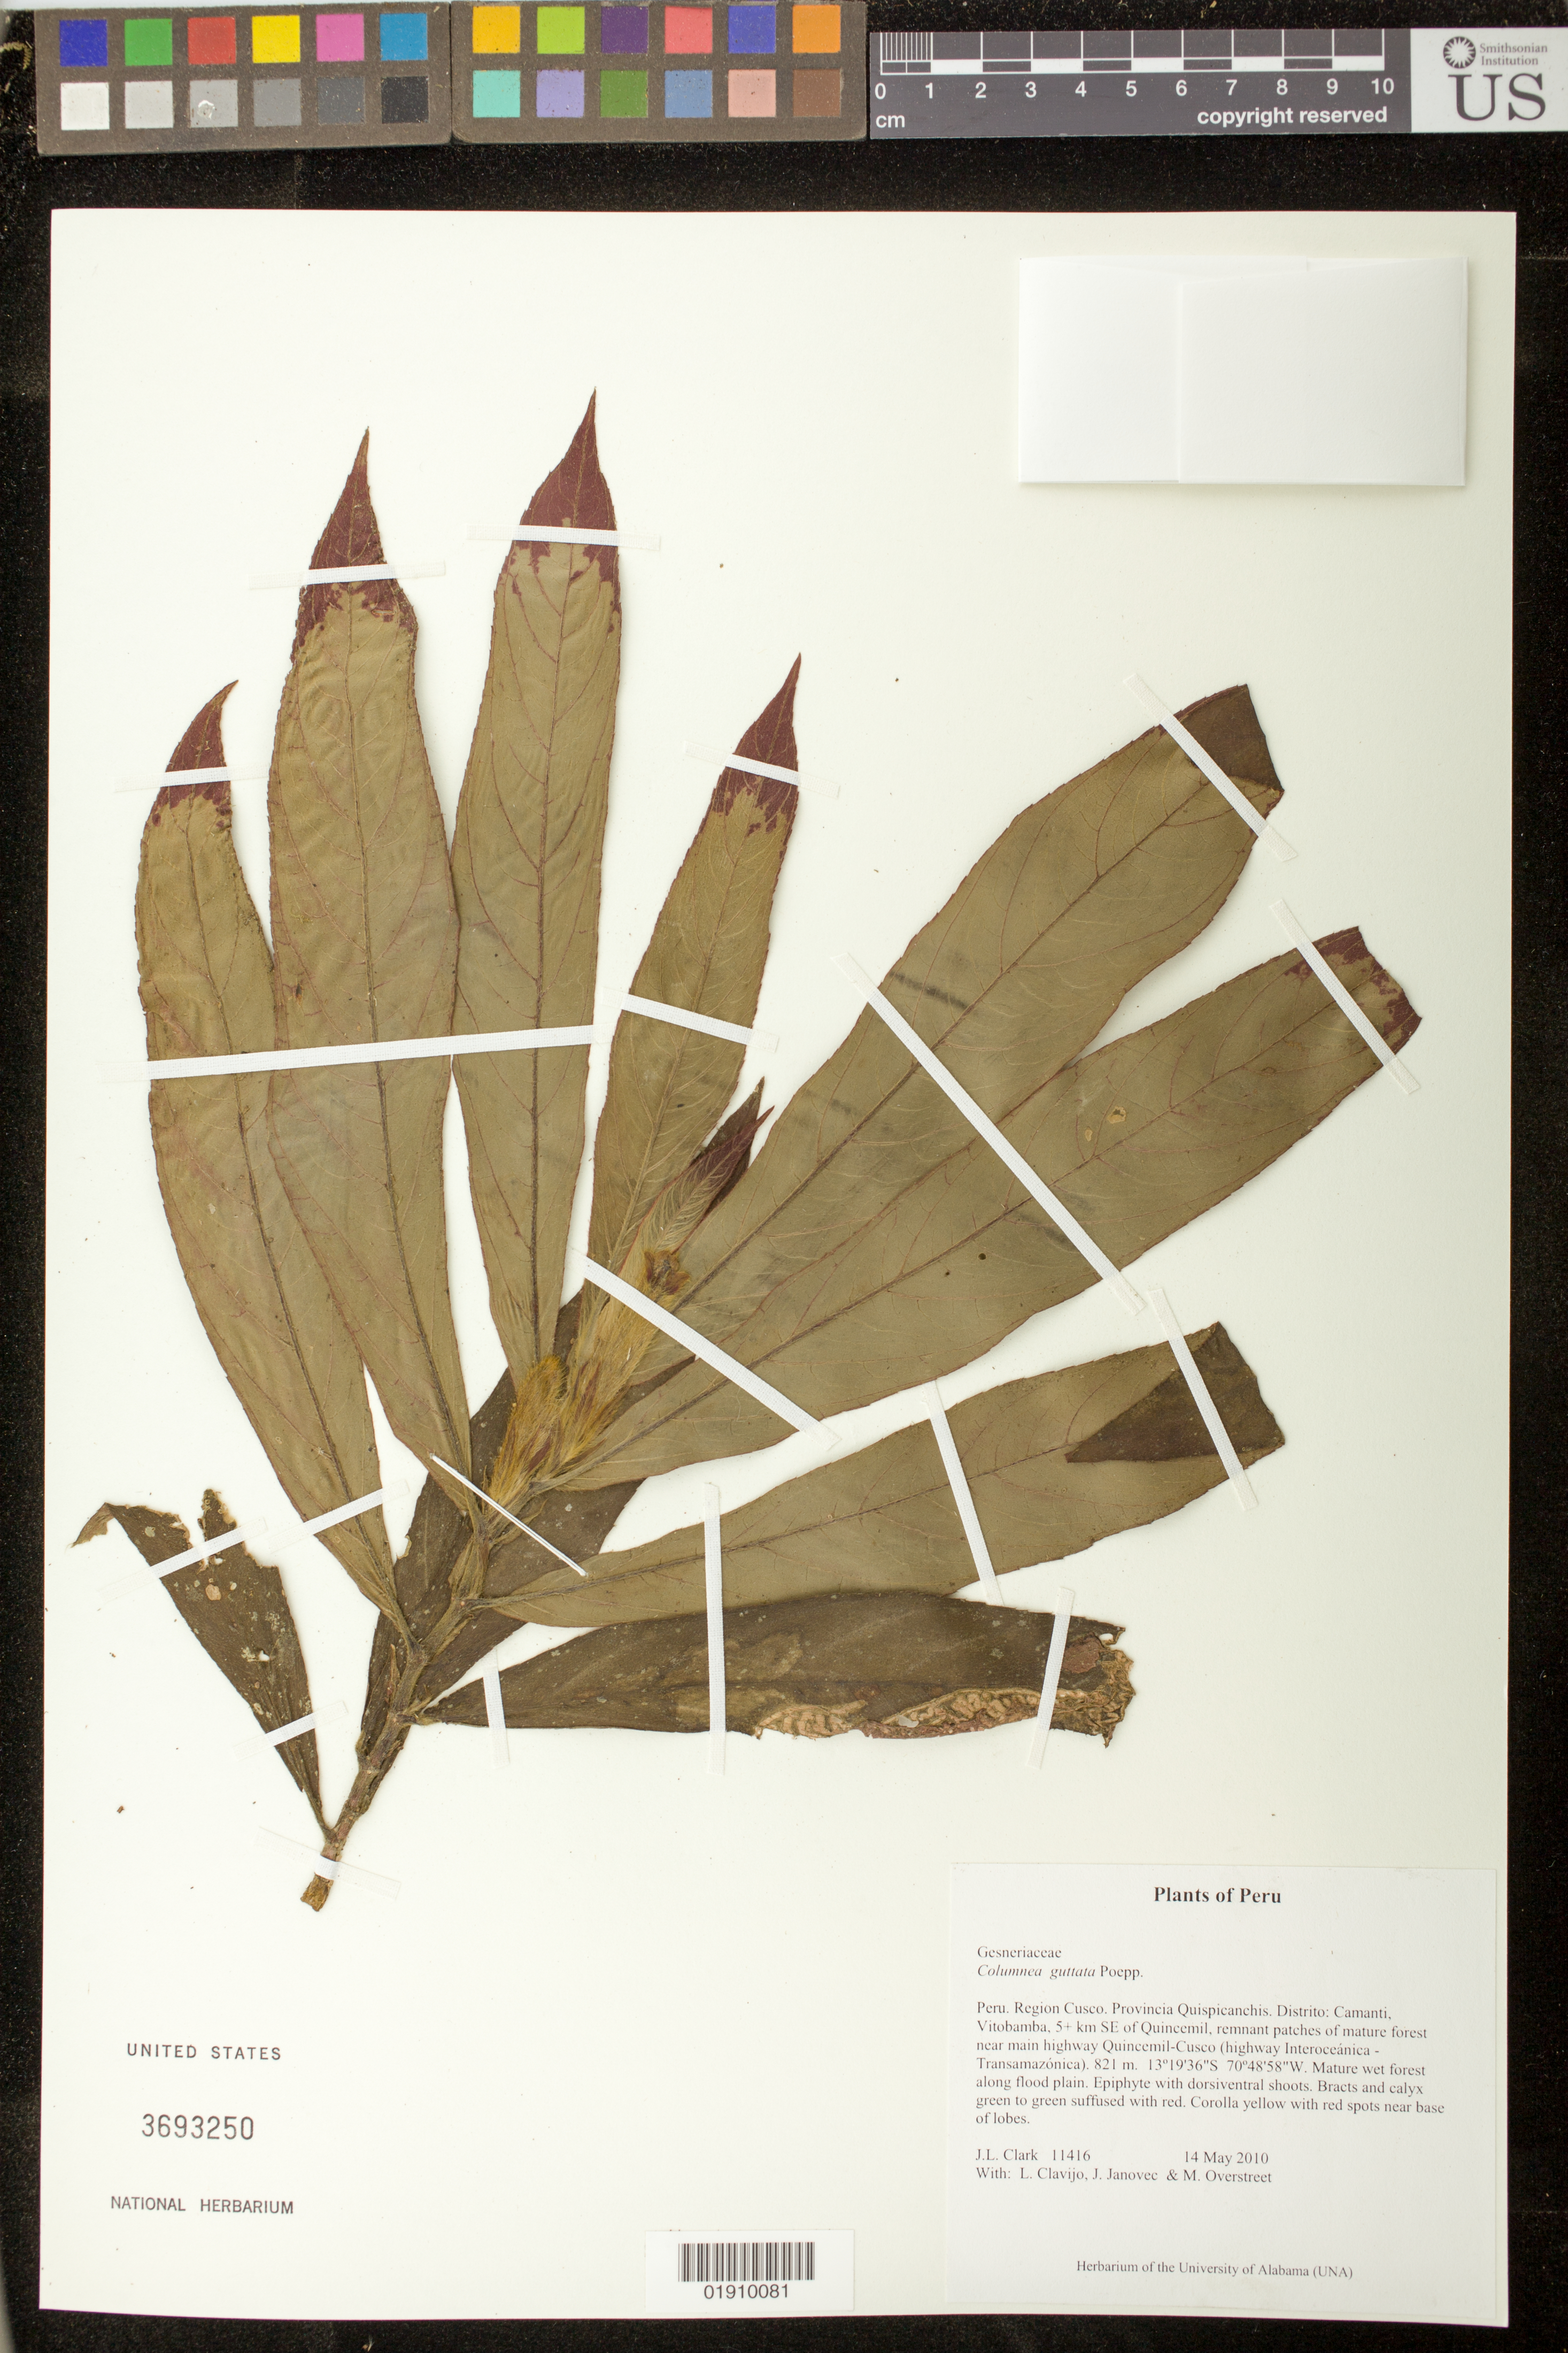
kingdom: Plantae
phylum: Tracheophyta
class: Magnoliopsida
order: Lamiales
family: Gesneriaceae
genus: Columnea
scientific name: Columnea guttata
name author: Poepp.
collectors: J. L. Clark, L. Clavijo, J.P. Janovec & M. Overstreet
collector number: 11416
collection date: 2010-05-14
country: Peru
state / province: Cusco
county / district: Quispicanchis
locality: Region Cusco. 5+km SE of Quincemil, remanat patches of mature forest near main highway Quincemil-Cusco (highway Interoceanica-Transamazonica). Camanti, Vitobamba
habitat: Mature wet forest along flood plain.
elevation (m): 821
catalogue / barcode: US 3693250